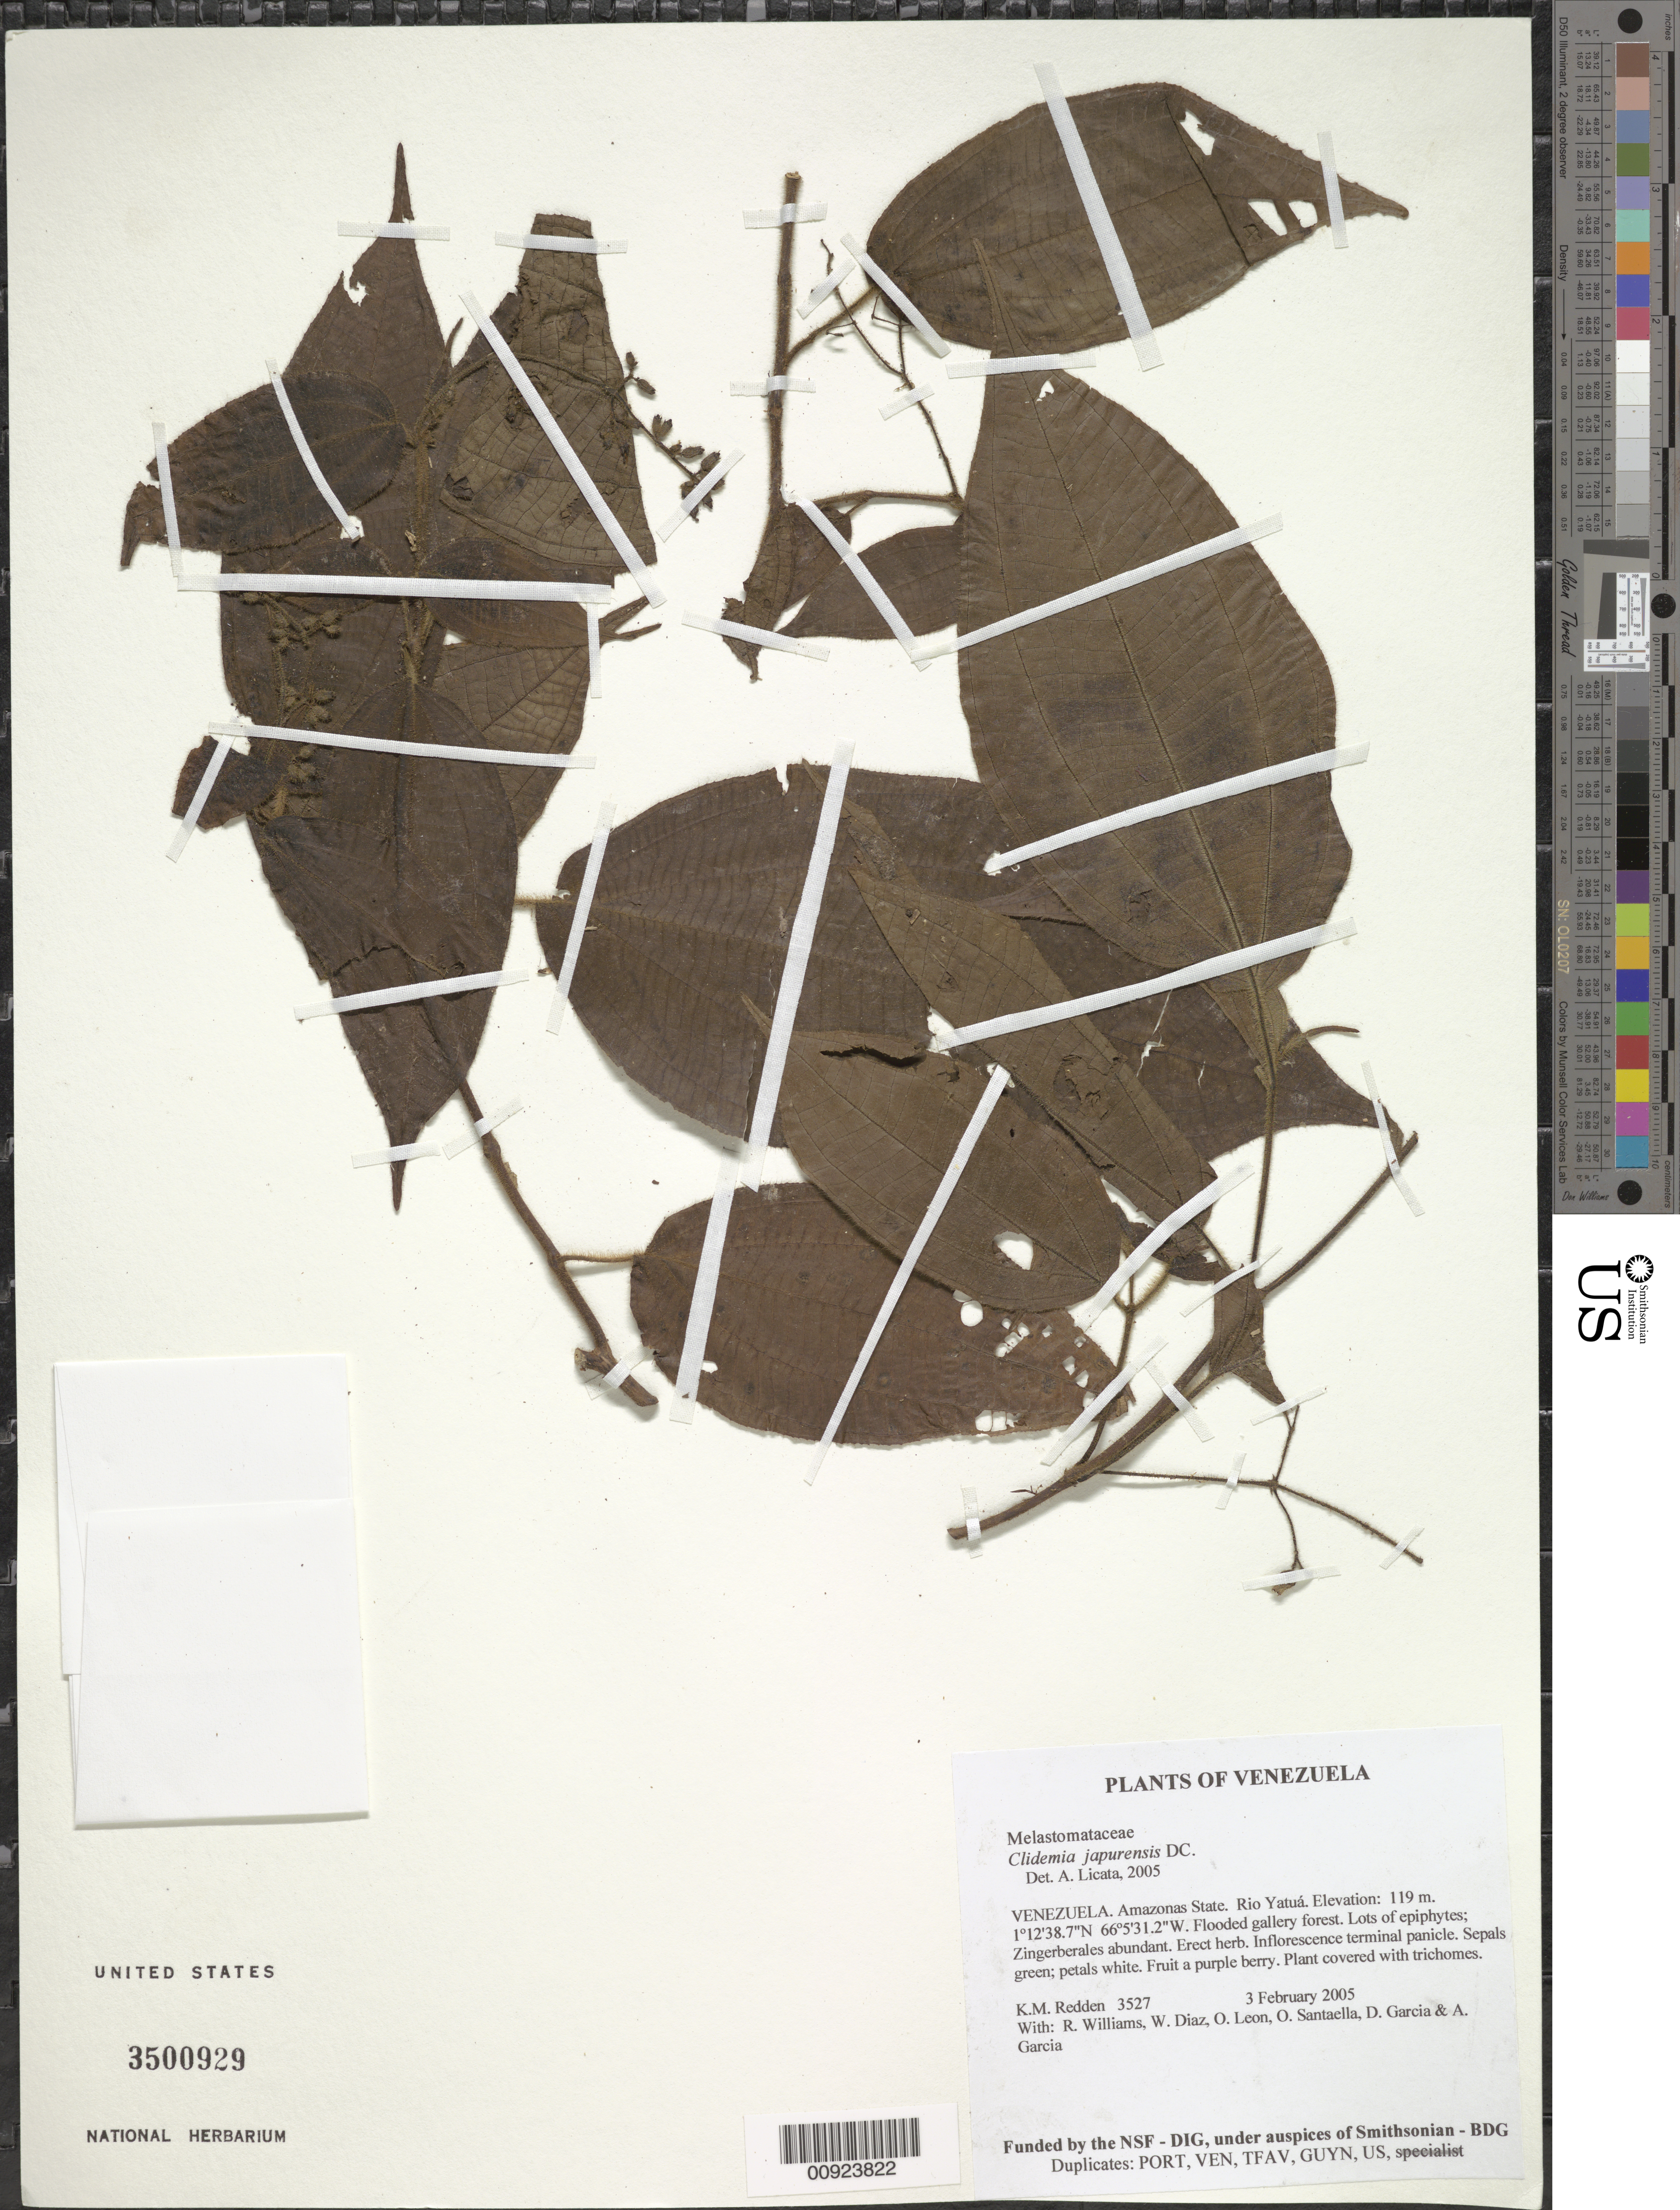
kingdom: Plantae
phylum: Tracheophyta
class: Magnoliopsida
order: Myrtales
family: Melastomataceae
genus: Clidemia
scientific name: Clidemia japurensis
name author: DC.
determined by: Licata, A., (PORT), Univ. Nac. Exp. de los Llanos Ezequiel Zamora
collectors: K. M. Redden, R. Williams, W. Díaz P., O. León, O. Santaella, D. Garcia & A. Garcia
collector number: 3527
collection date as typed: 3 February 2005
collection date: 2005-02-03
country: Venezuela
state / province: Amazonas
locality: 15 - Rio Yatuá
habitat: Flooded gallery forest. Lots of epiphytes; Zingerberales abundant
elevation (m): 119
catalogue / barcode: US 3500929